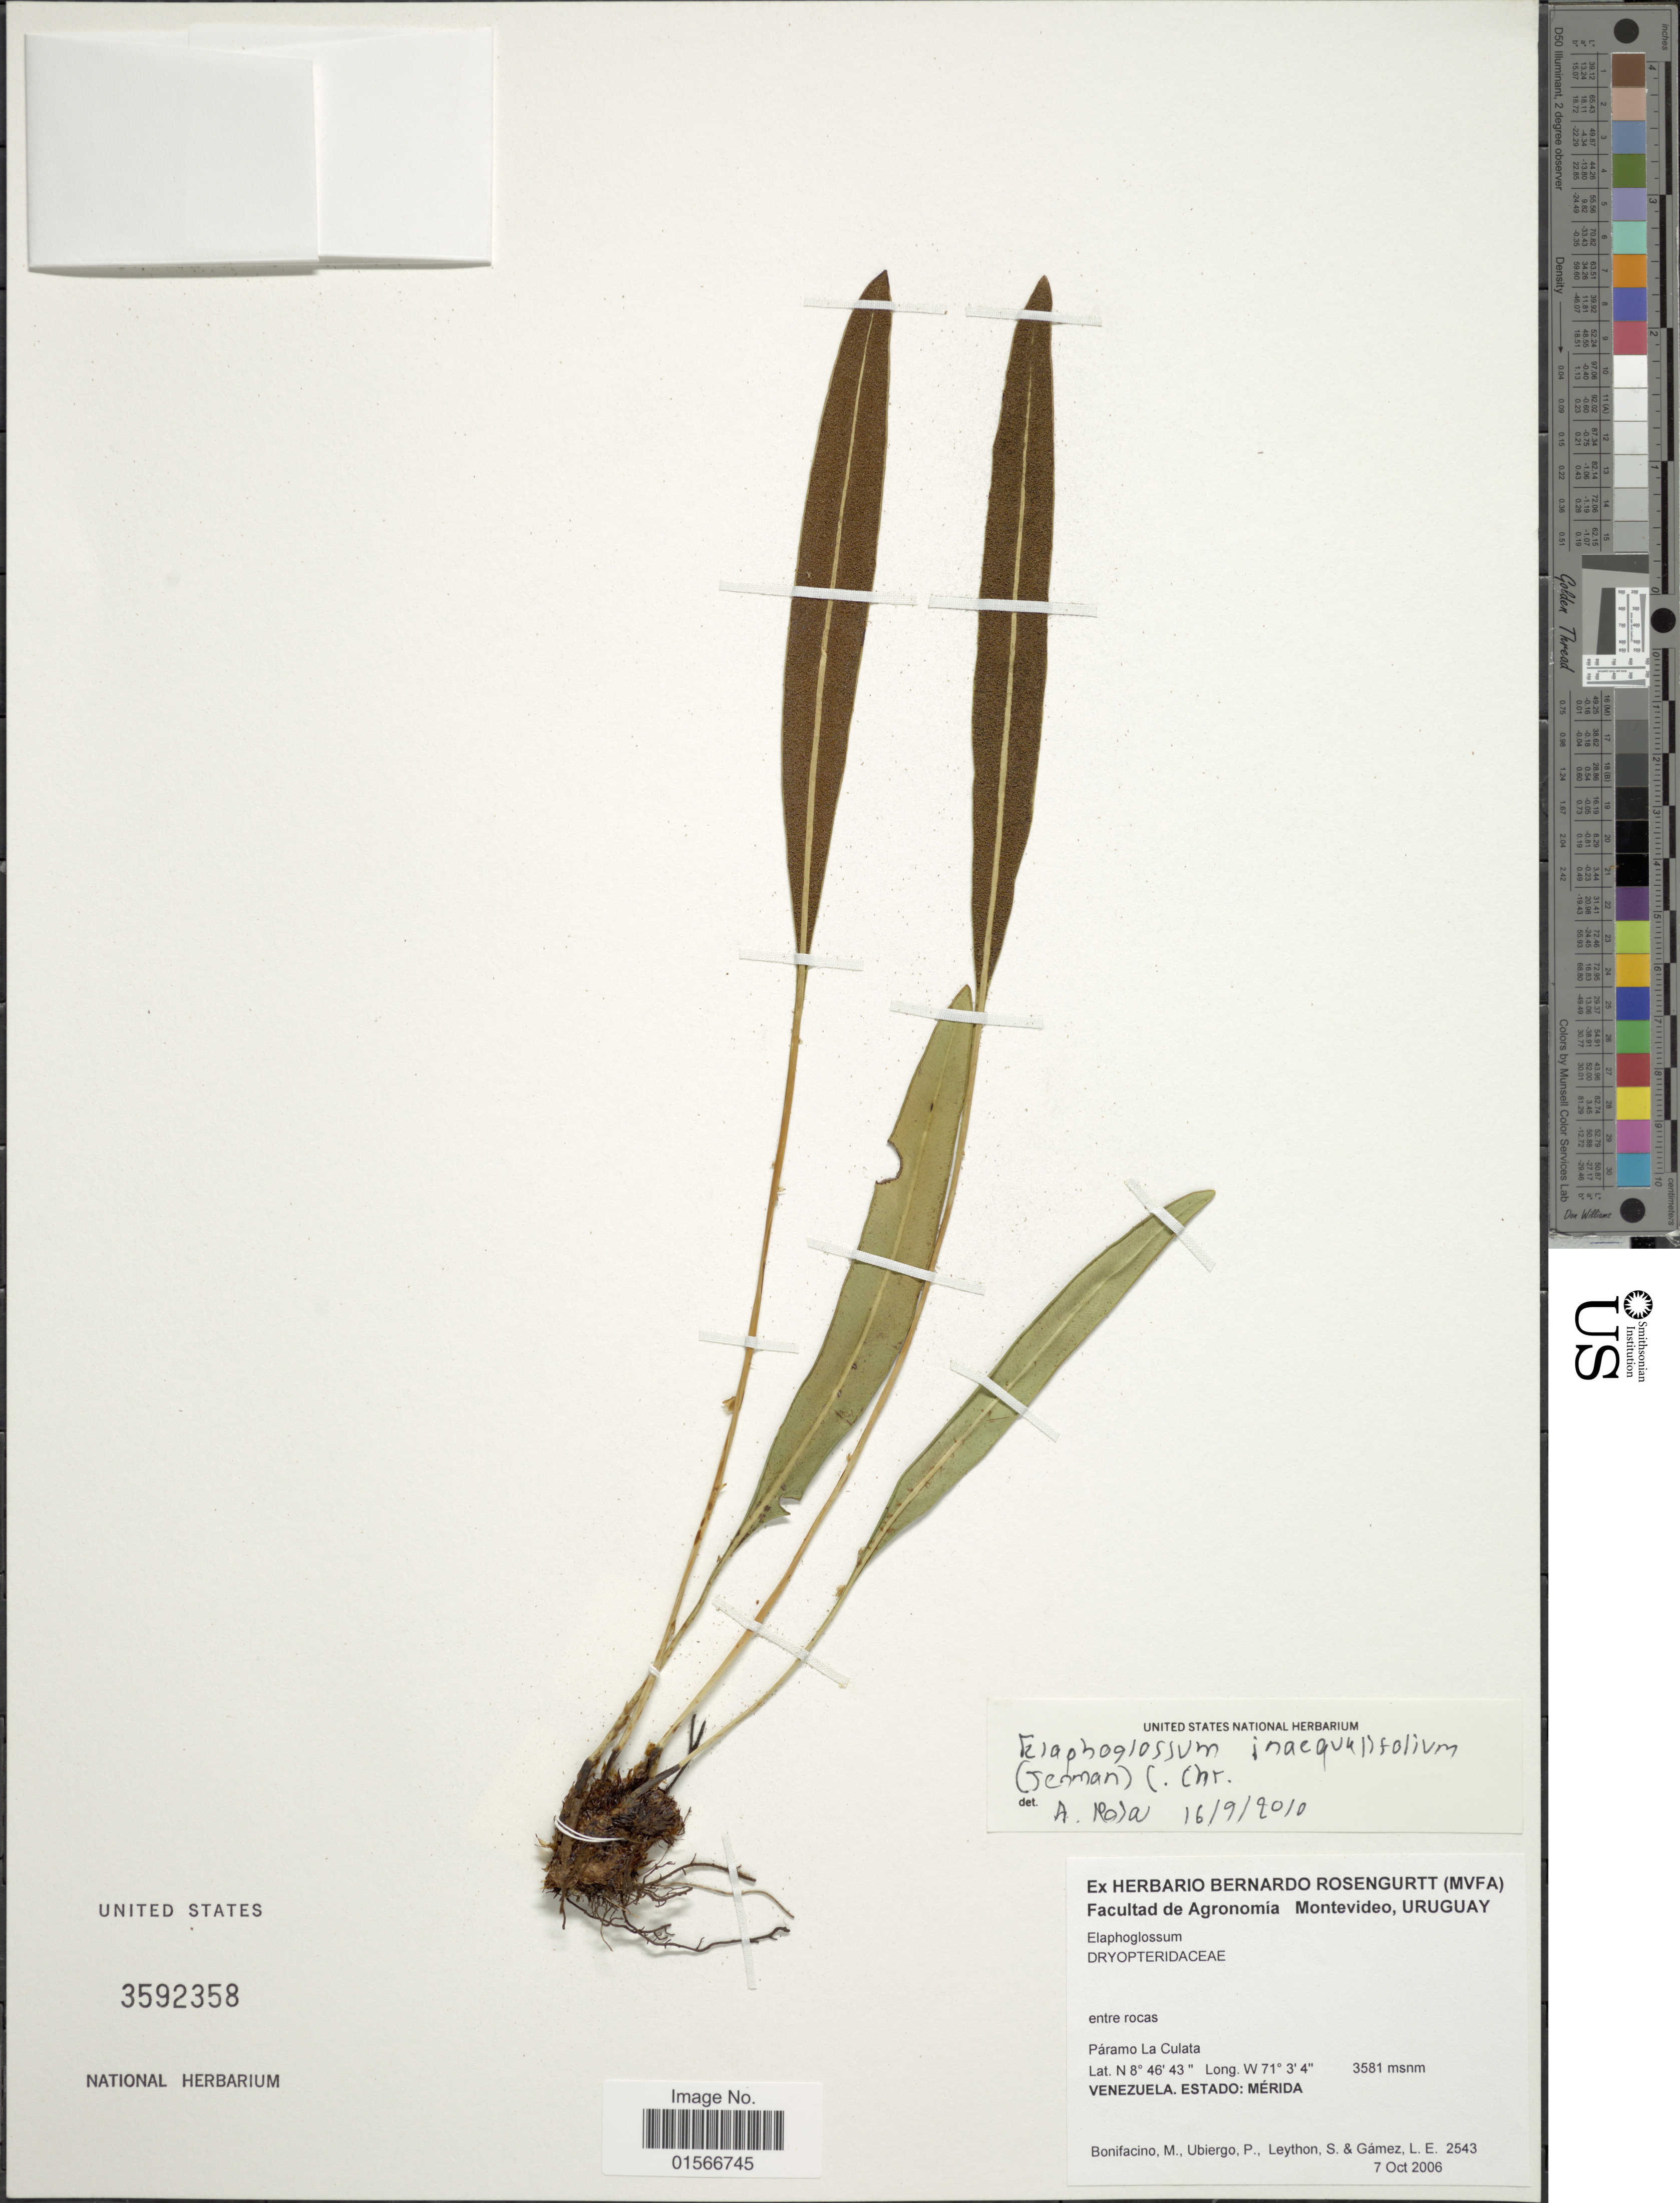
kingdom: Plantae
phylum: Tracheophyta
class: Polypodiopsida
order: Polypodiales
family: Dryopteridaceae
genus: Elaphoglossum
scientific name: Elaphoglossum inaequalifolium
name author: (Jenman) C. Chr.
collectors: M. Bonifacino, P. Ubiergo, S. Leython & -. Gamez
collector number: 2543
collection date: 2006-10-07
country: Venezuela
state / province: Mérida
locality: Páramo La Culata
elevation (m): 3581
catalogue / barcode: US 3592358